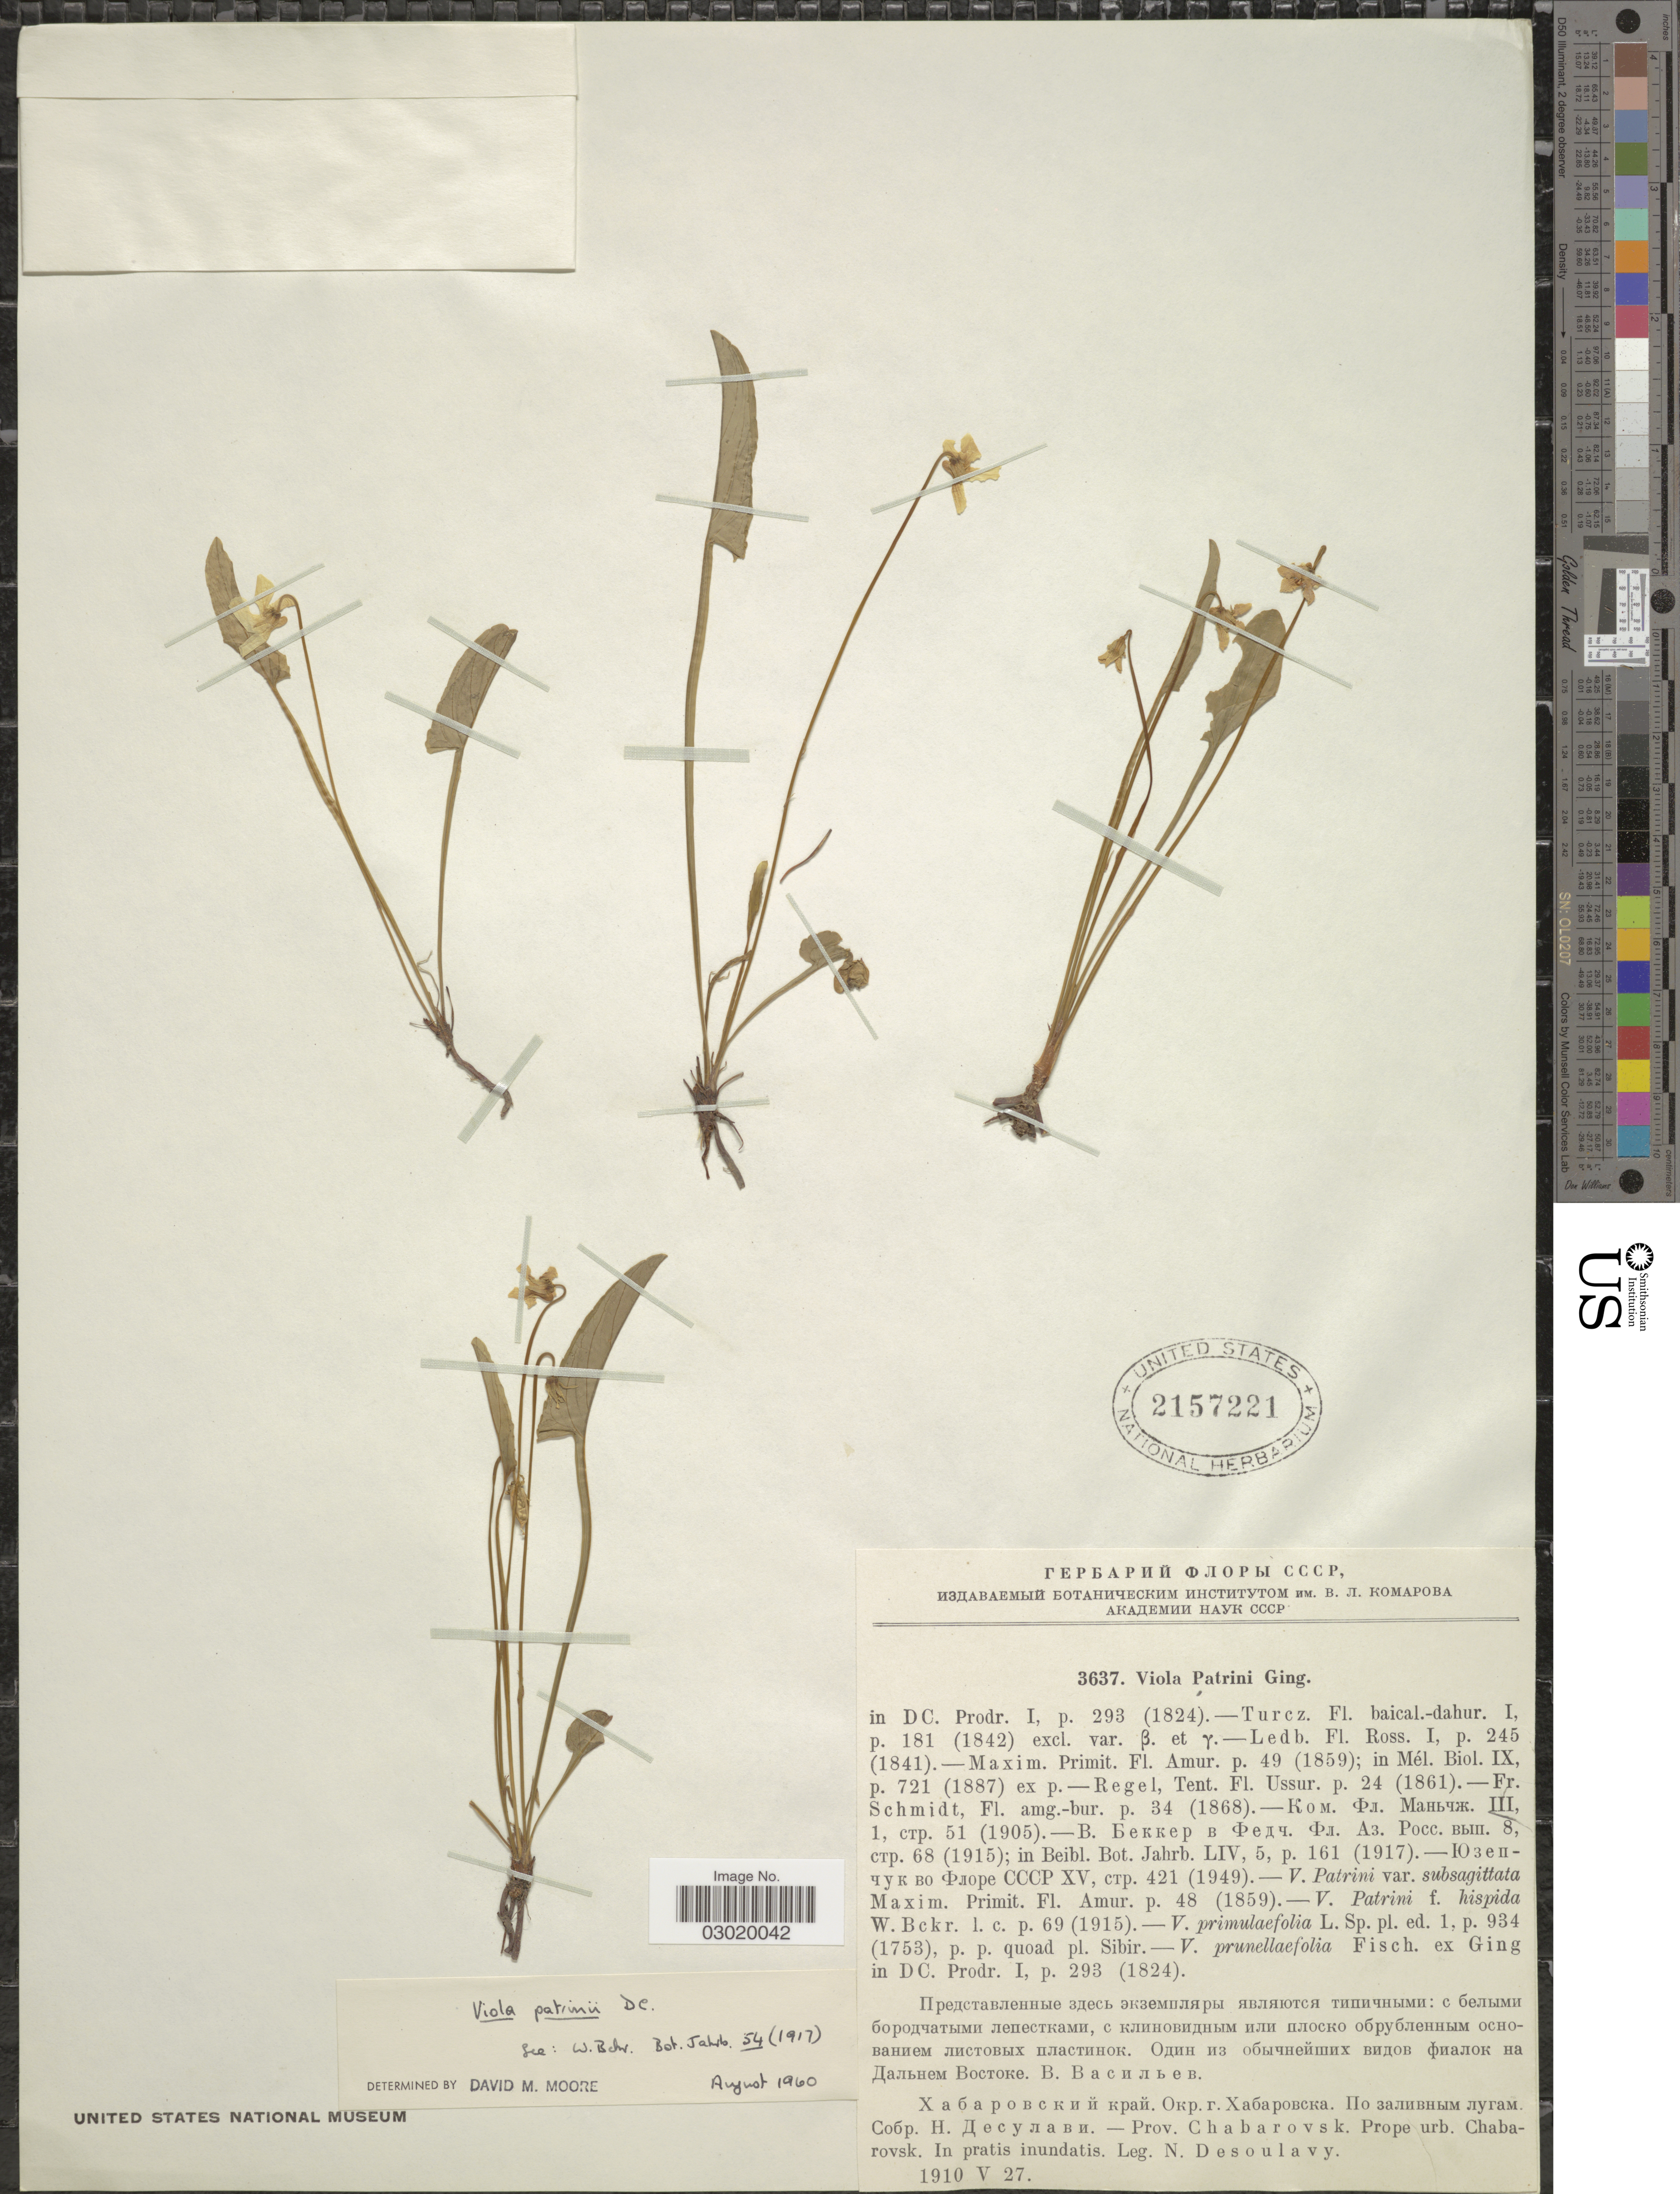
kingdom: Plantae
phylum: Tracheophyta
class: Magnoliopsida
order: Malpighiales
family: Violaceae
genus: Viola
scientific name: Viola patrinii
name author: DC.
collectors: N. Desoulavy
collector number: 3637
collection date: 1910-05-27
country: Russian Federation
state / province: Khabarovsk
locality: Prov. Chabarovsk. Prope urb. Chabarovsk. In pratis inundatis.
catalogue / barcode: US 2157221